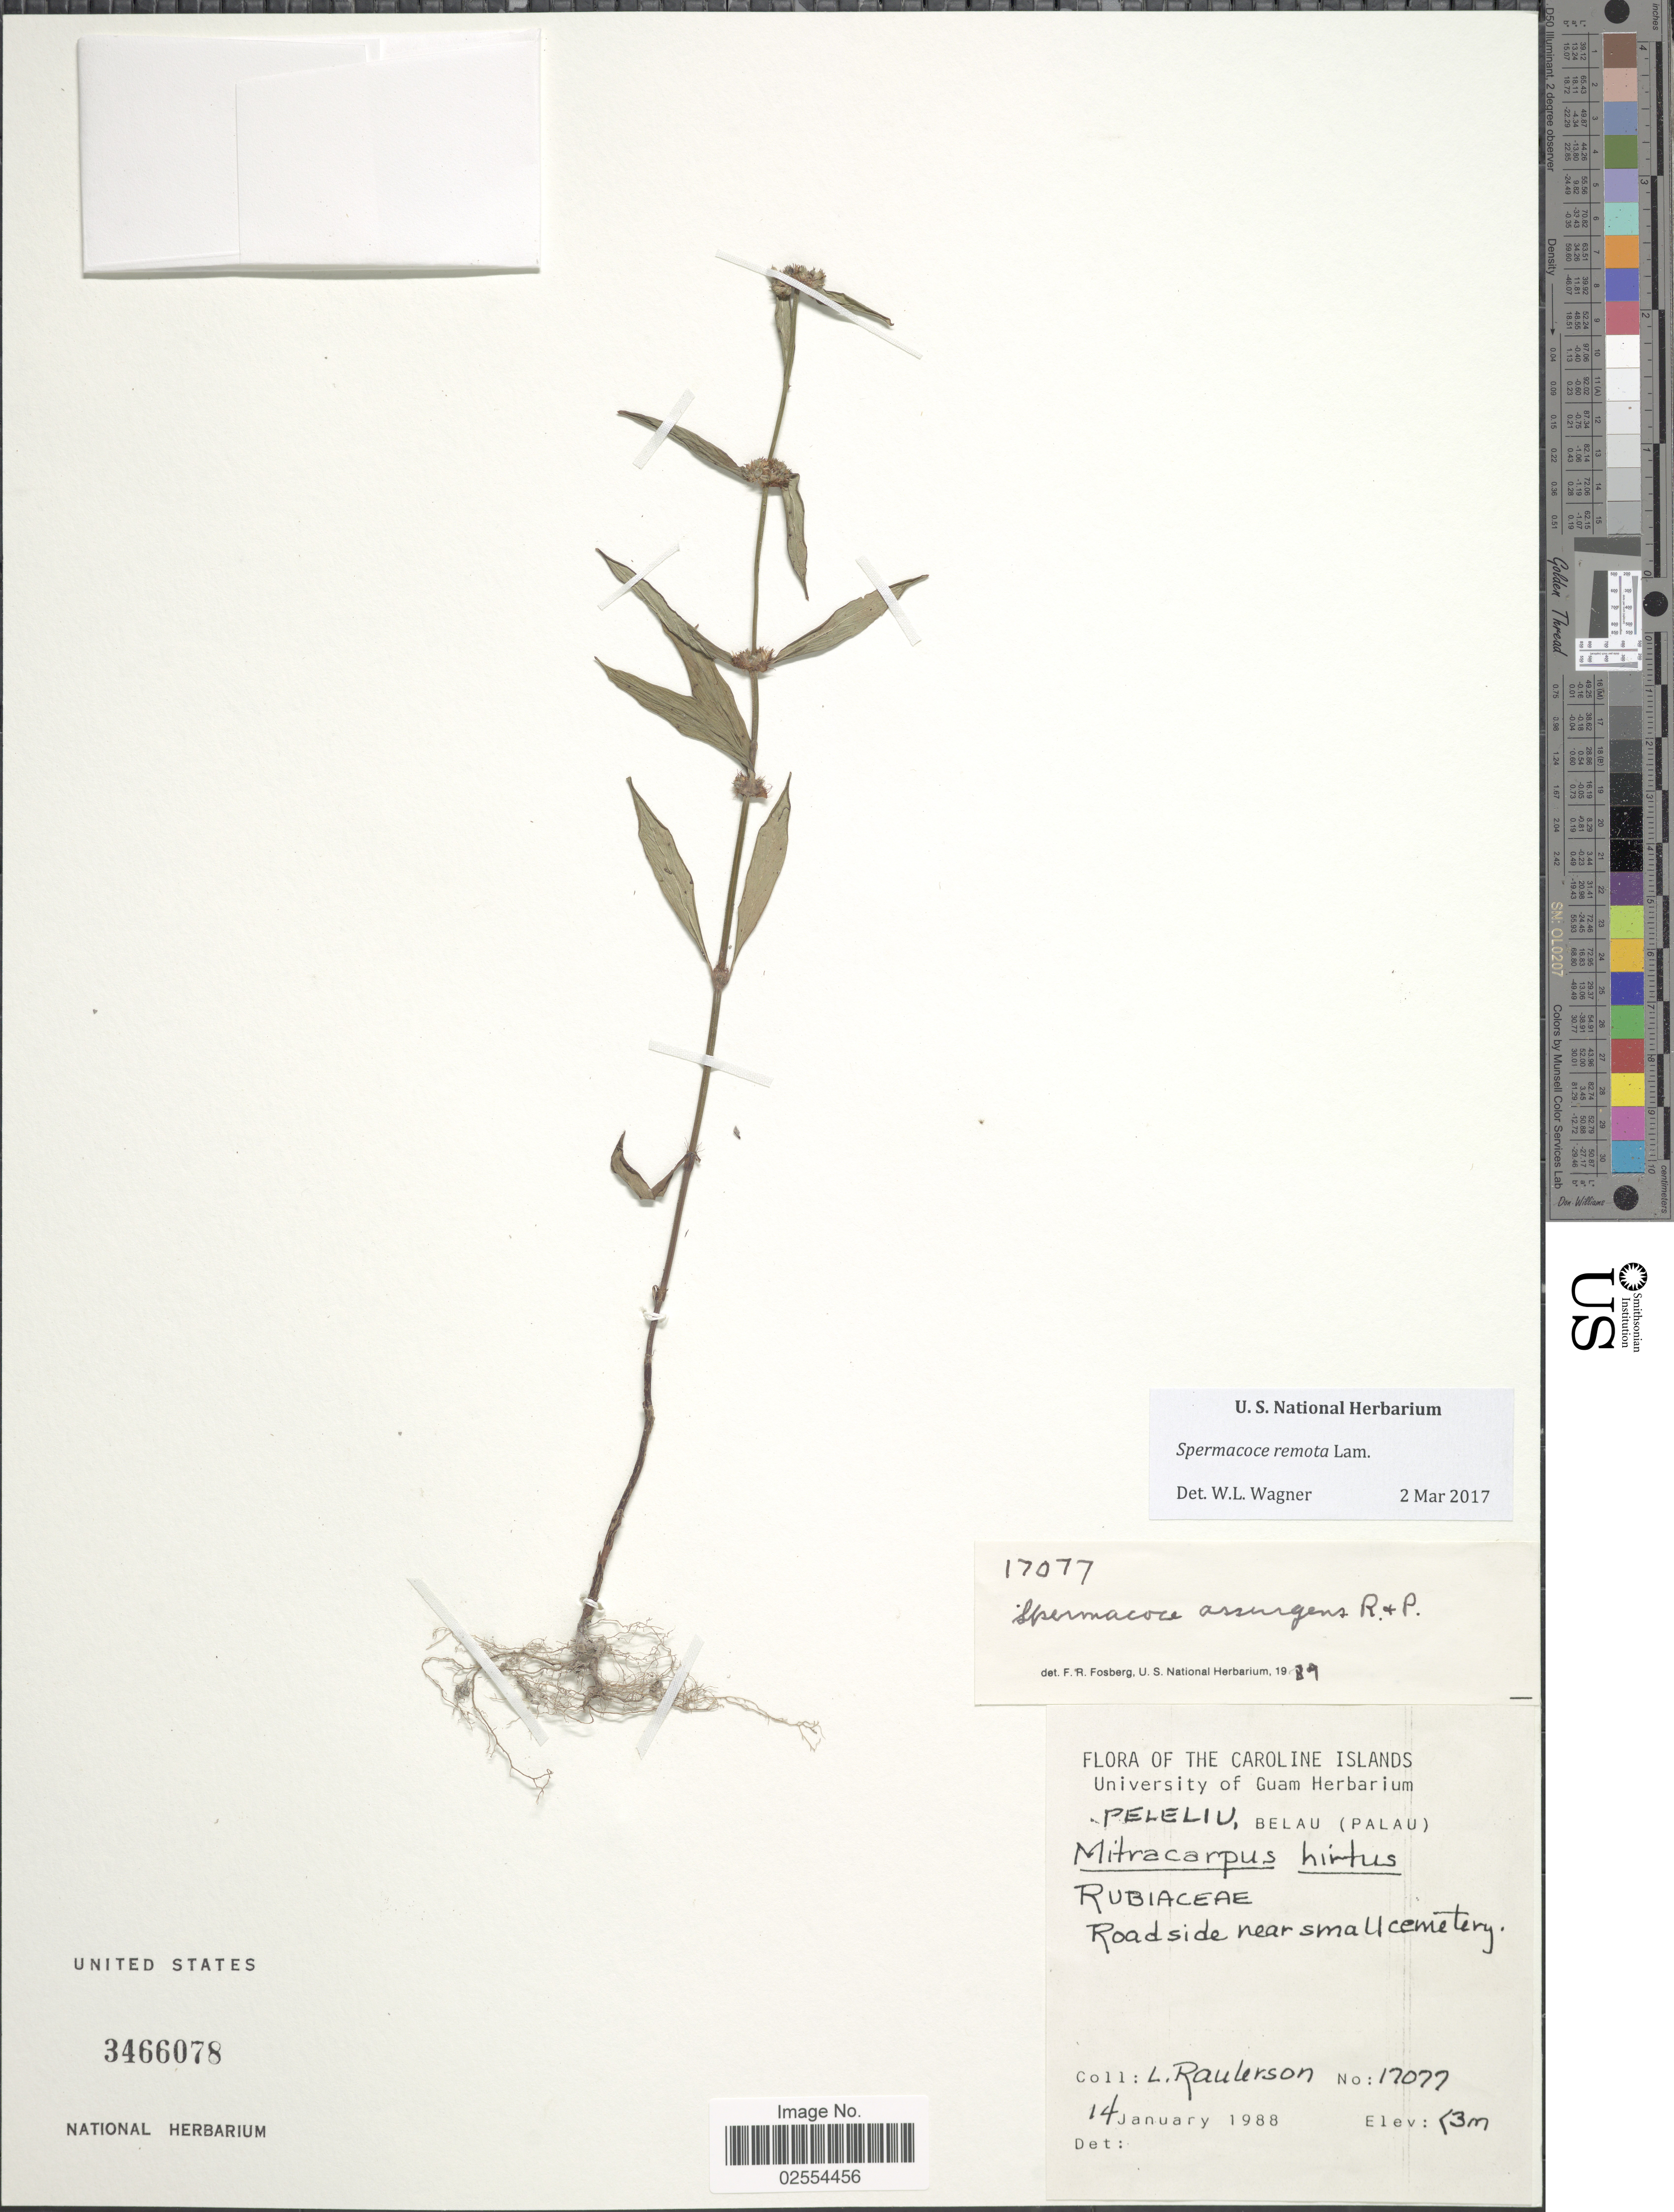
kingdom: Plantae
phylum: Tracheophyta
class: Magnoliopsida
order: Gentianales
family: Rubiaceae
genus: Spermacoce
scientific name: Spermacoce remota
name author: Lam.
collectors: L. Raulerson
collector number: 17077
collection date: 1988-01-14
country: Palau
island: Beliliou [Peleliu]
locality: Peleliu, Belau (Palau), roadside near small cemetery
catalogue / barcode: US 3466078